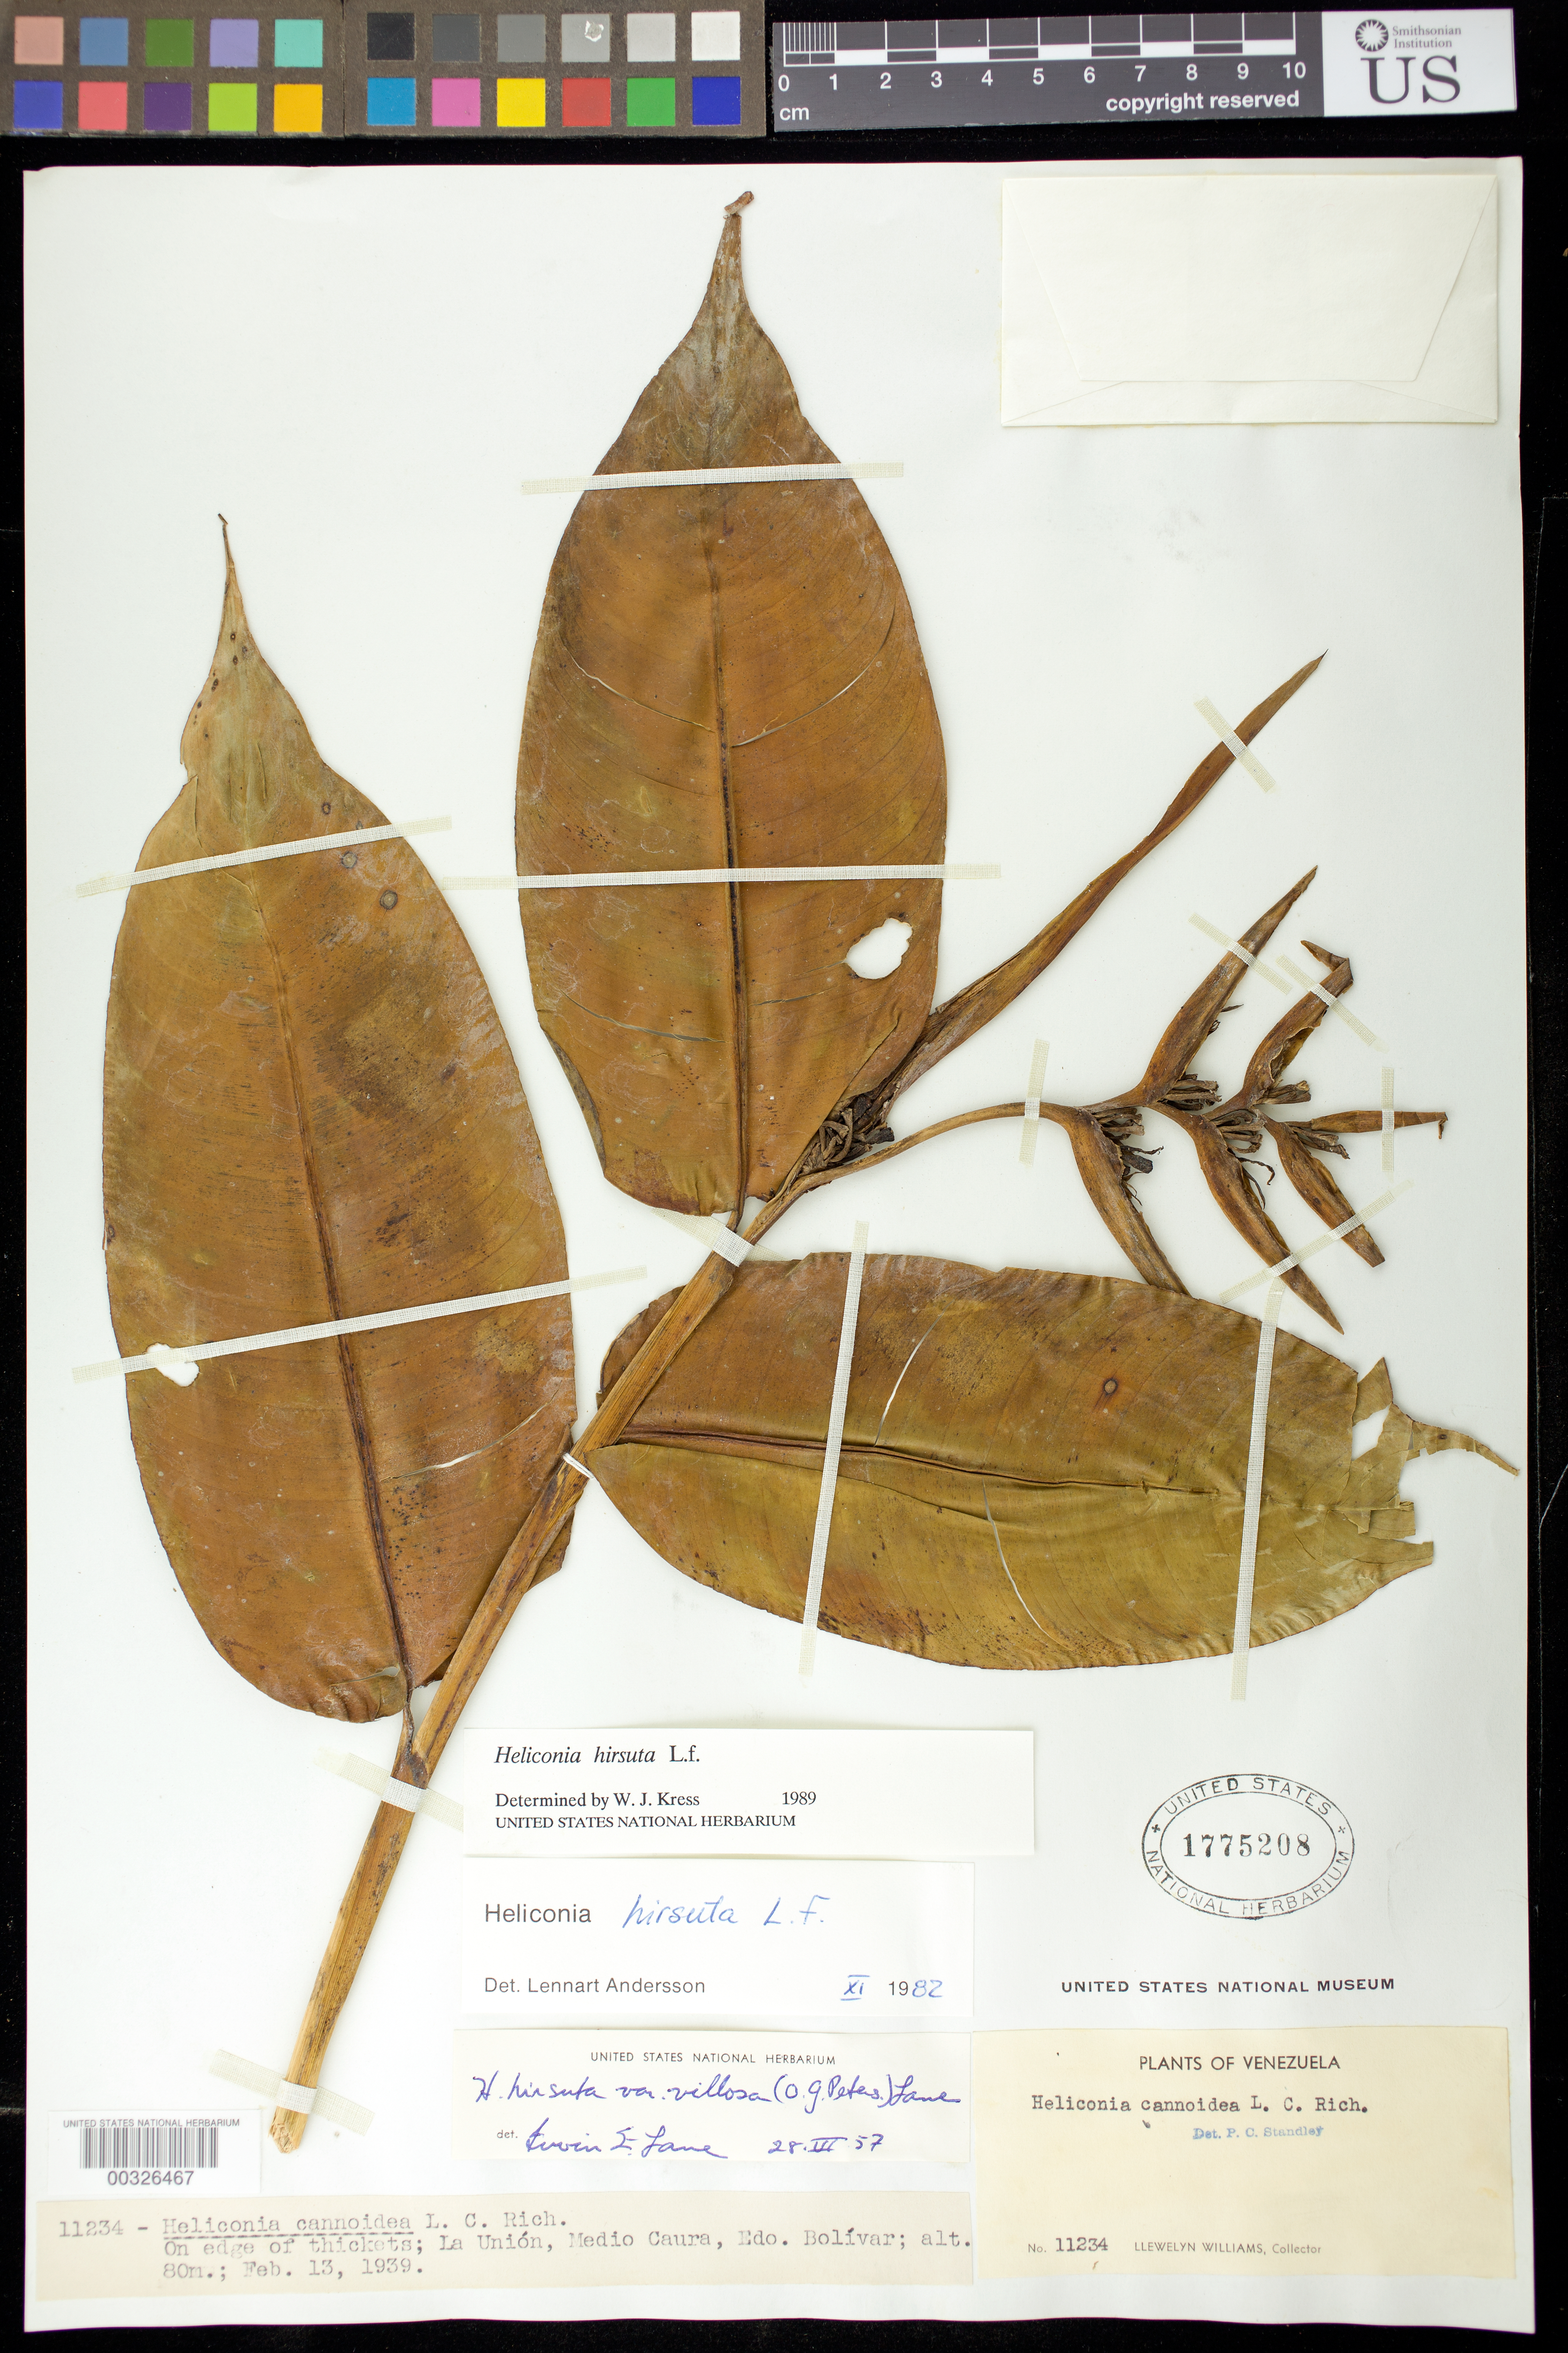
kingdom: Plantae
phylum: Tracheophyta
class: Liliopsida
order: Zingiberales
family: Heliconiaceae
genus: Heliconia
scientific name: Heliconia hirsuta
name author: L. f.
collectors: Ll. Williams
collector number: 11234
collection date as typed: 13 Feb 1939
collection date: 1939-02-13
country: Venezuela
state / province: Bolivar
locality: La union, medio caura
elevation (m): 80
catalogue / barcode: US 1775208